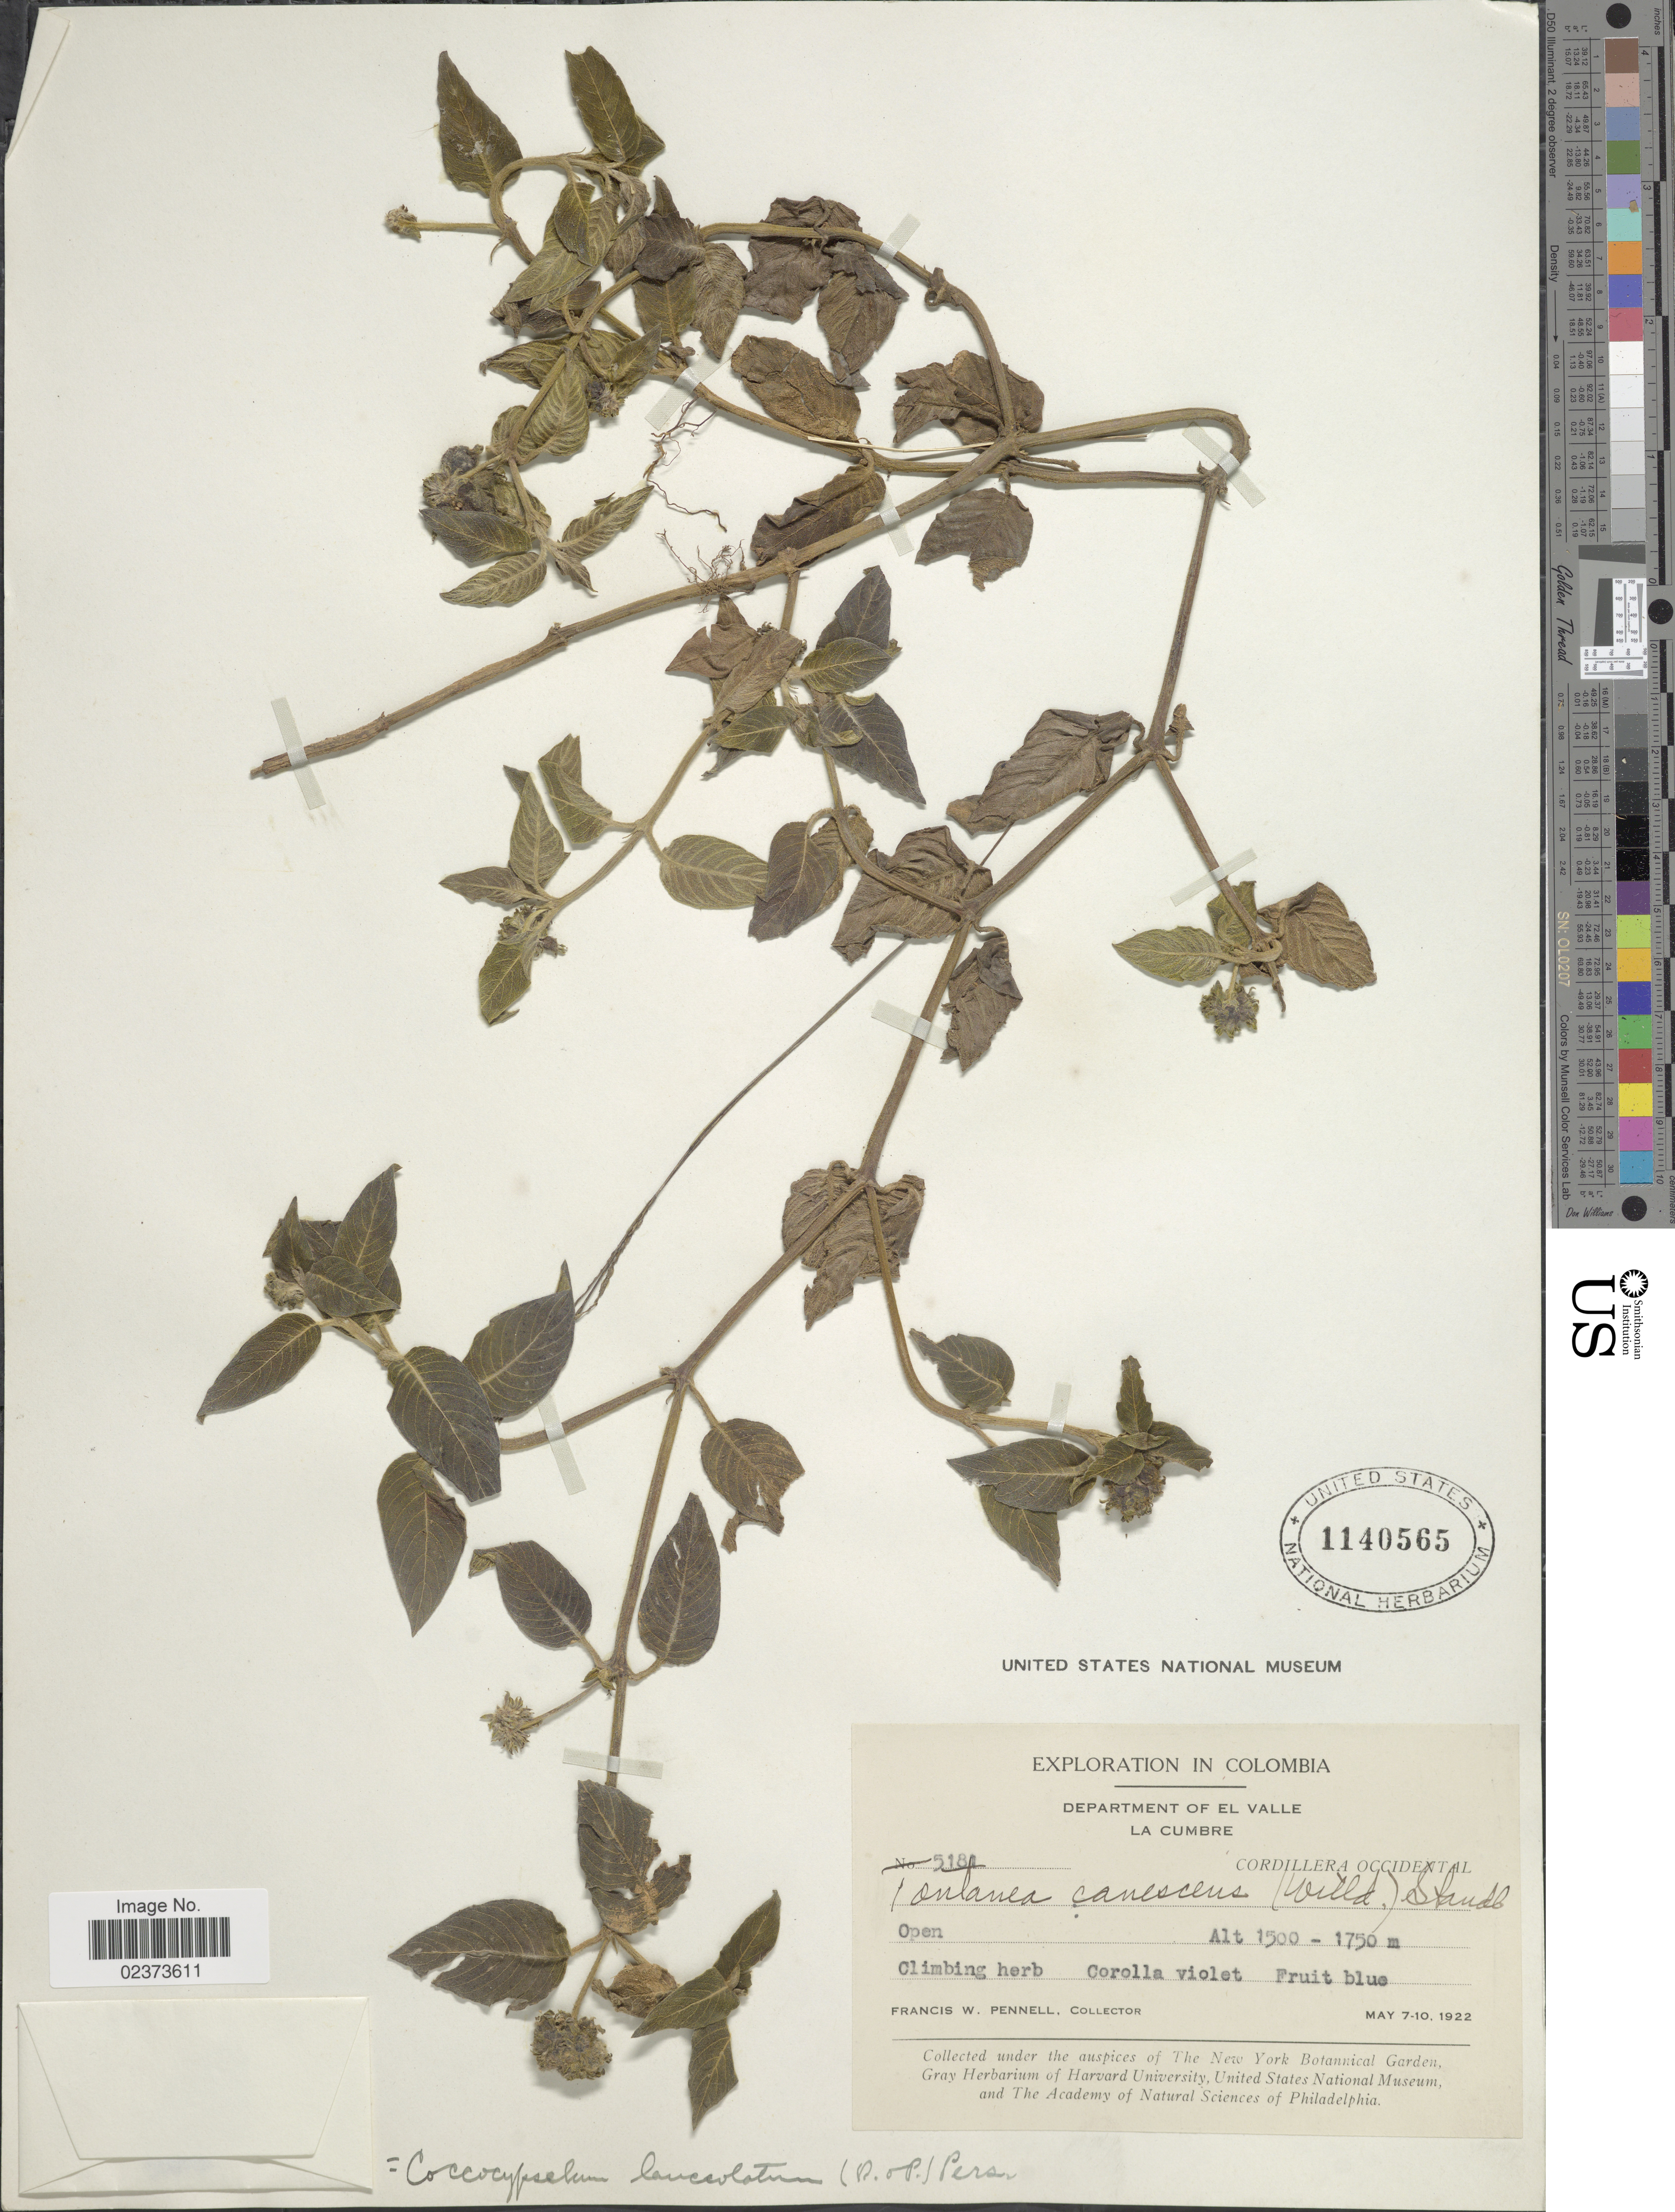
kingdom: Plantae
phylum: Tracheophyta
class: Magnoliopsida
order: Gentianales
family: Rubiaceae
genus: Coccocypselum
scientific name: Coccocypselum lanceolatum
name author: (Ruiz & Pav.) Pers.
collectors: F. W. Pennell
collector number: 5181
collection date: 1922-05-07/1922-05-10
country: Colombia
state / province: Valle del Cauca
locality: Department of El Valle La Cumbre, Cordillera Occidental, Open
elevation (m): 1500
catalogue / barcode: US 1140565